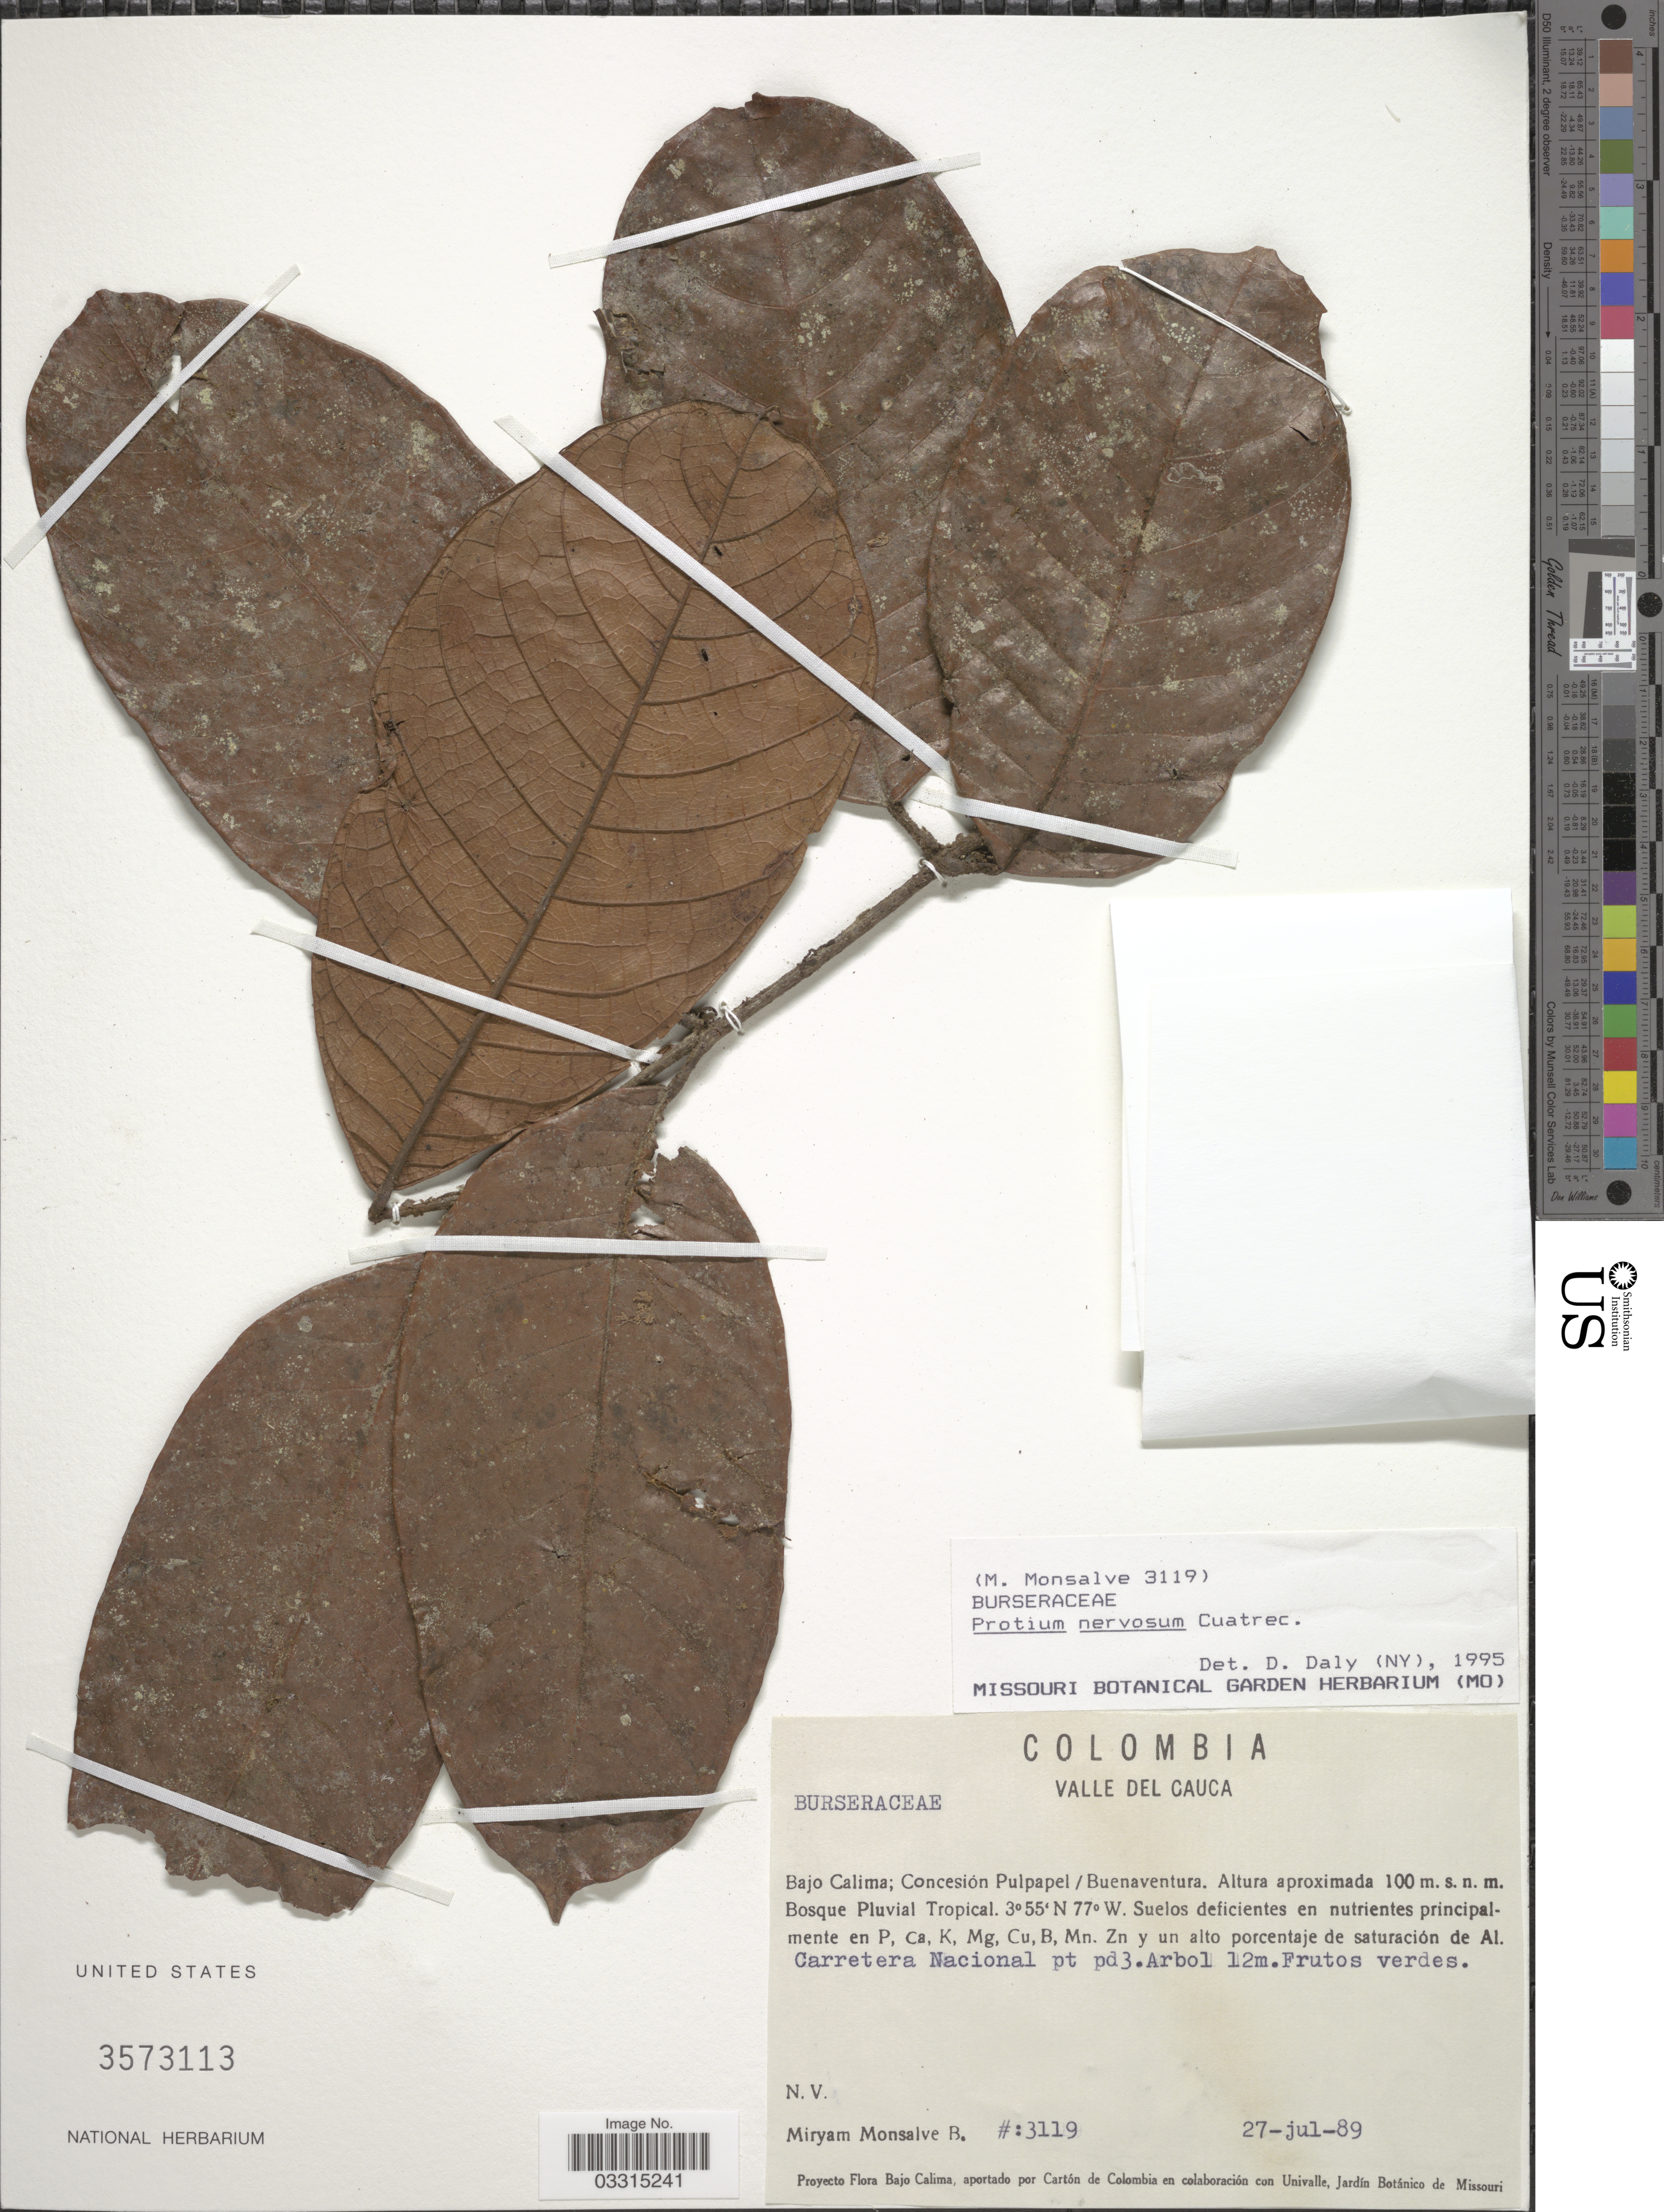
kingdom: Plantae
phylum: Tracheophyta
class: Magnoliopsida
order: Sapindales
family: Burseraceae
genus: Protium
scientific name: Protium nervosum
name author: Cuatrec.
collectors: M. Monsalve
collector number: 3119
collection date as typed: Transcribed d/m/y: 27/7/89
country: Colombia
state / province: Valle del Cauca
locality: Bajo Calima; Concesión Pulpapel/Buenaventura.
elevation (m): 100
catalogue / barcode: US 3573113